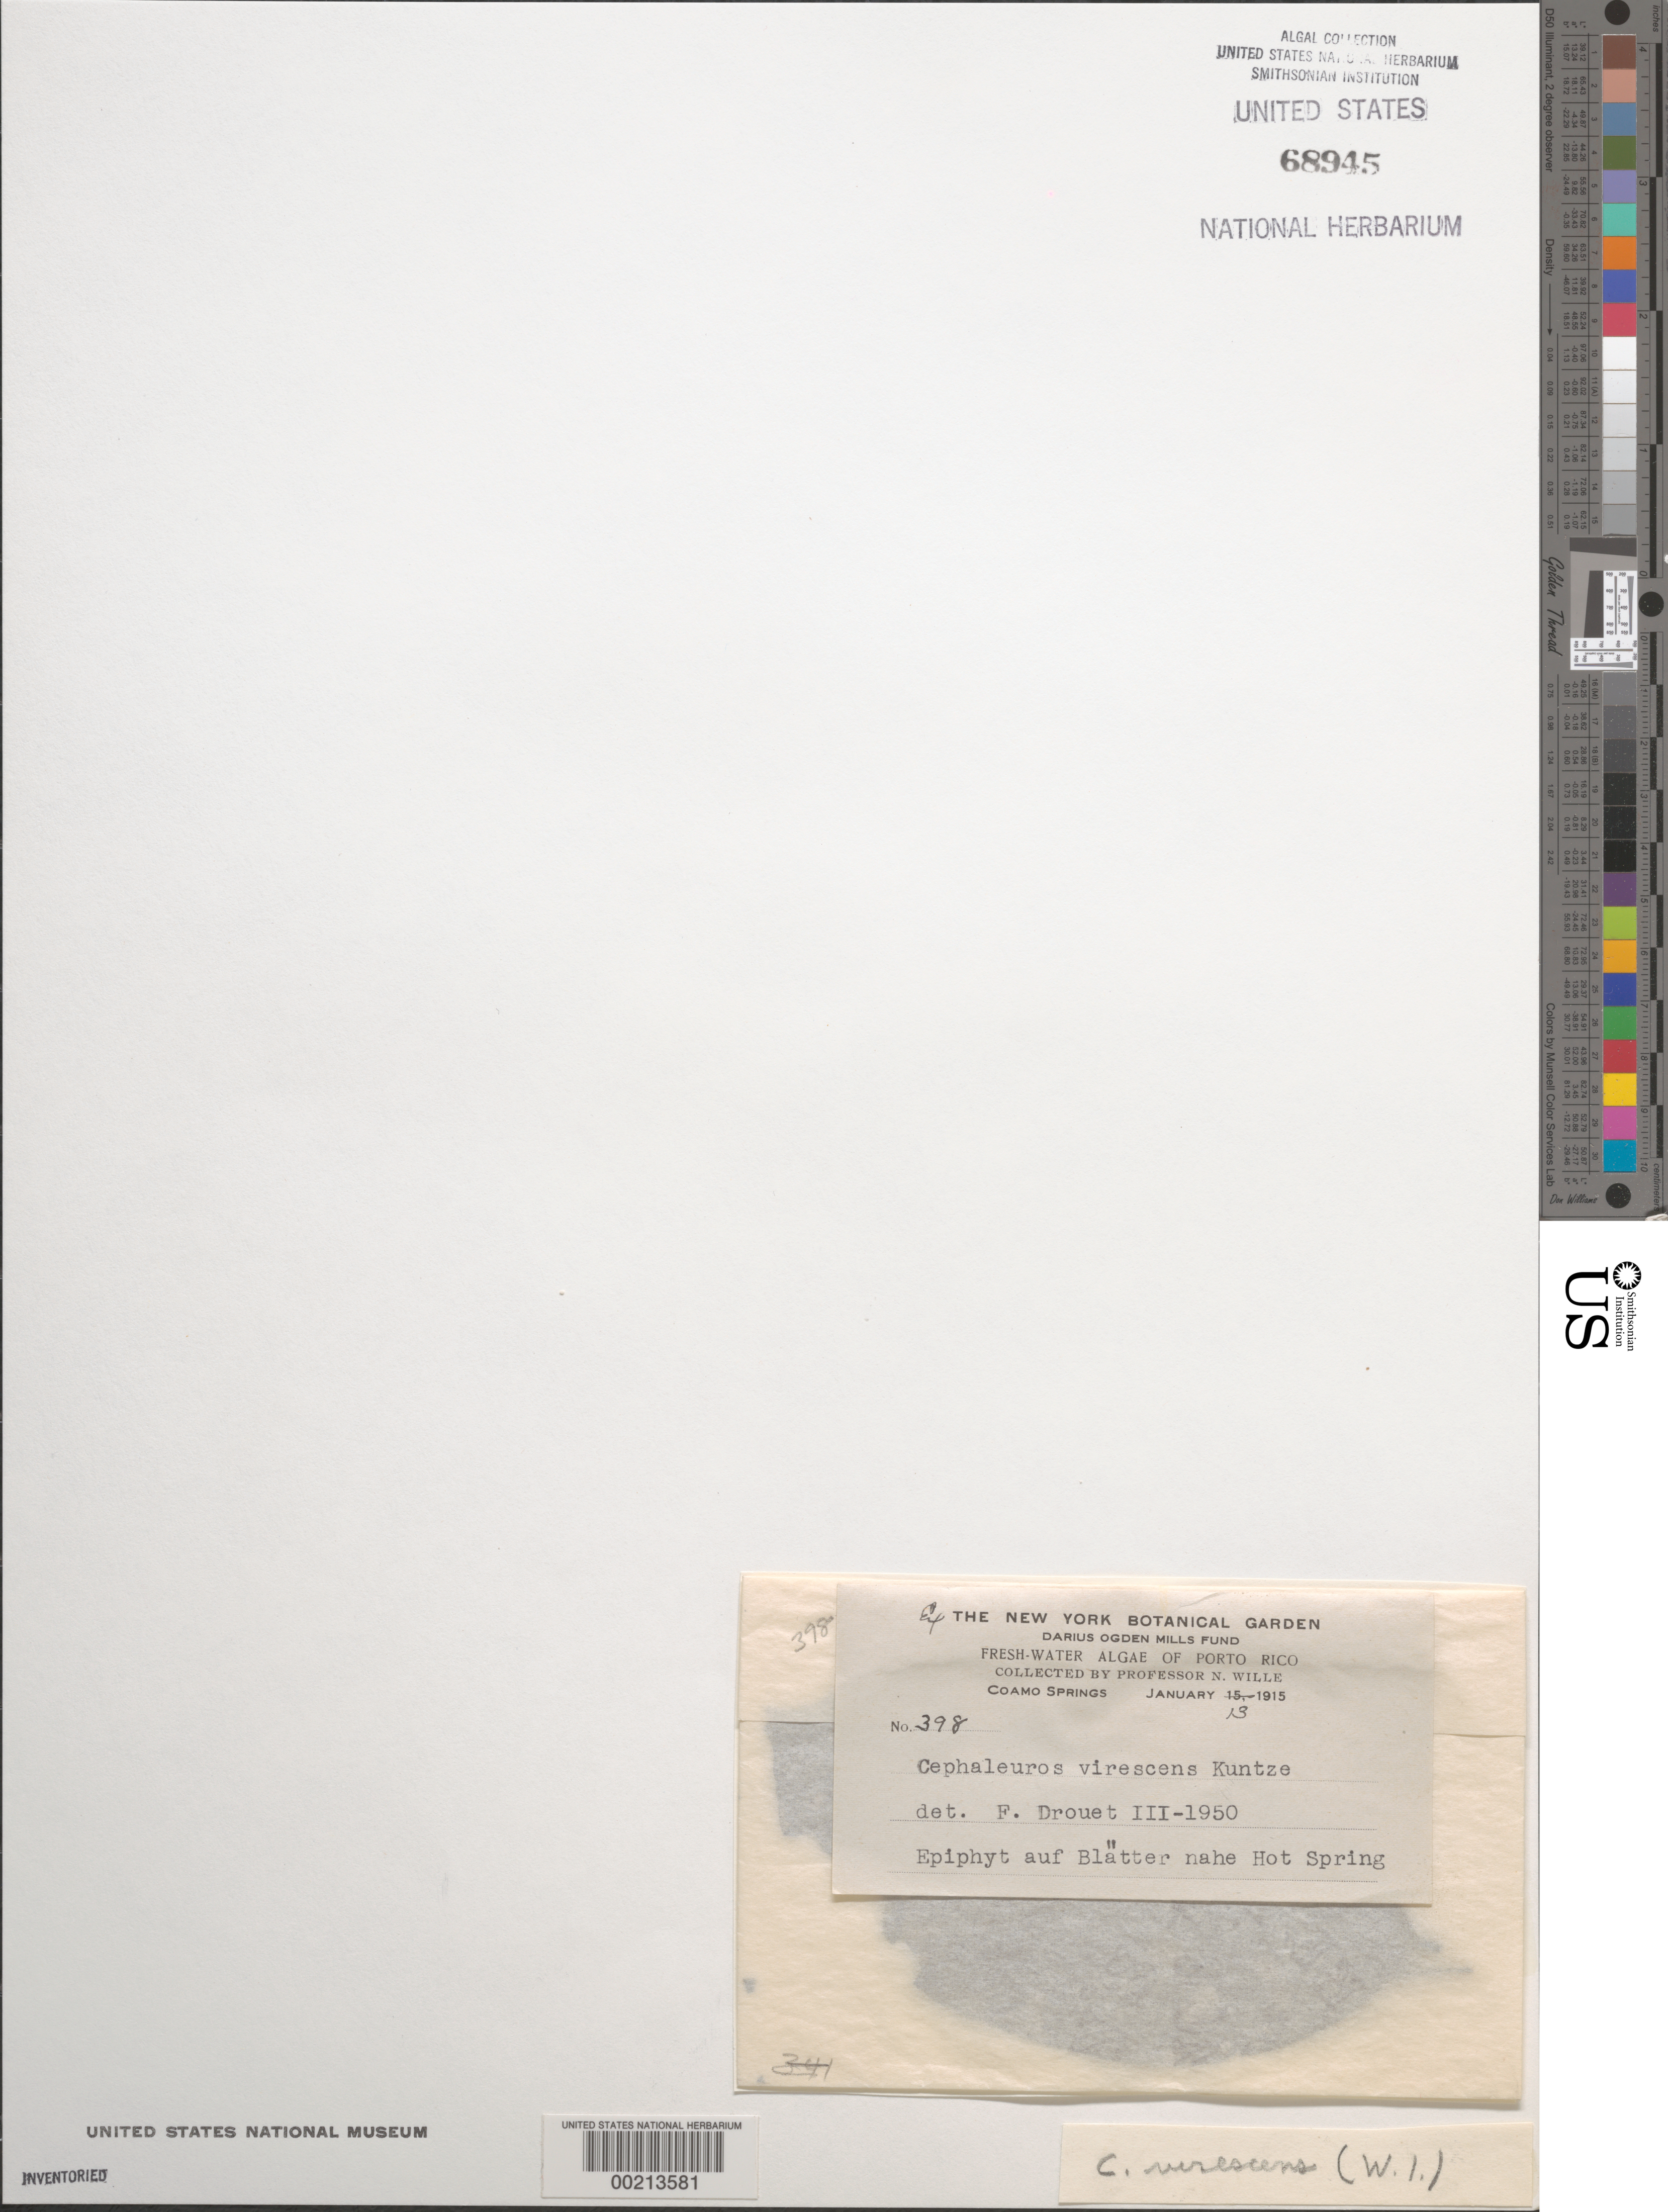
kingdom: Plantae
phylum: Chlorophyta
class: Ulvophyceae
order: Trentepohliales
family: Trentepohliaceae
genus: Cephaleuros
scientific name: Cephaleuros virescens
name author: Kunze ex E.M.Fries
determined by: Drouet, F. E.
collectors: N. Wille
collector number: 398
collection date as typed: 13 Jan 1915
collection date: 1915-01-13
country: Puerto Rico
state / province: Coamo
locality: Coamo springs, near hot spring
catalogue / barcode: US 68945